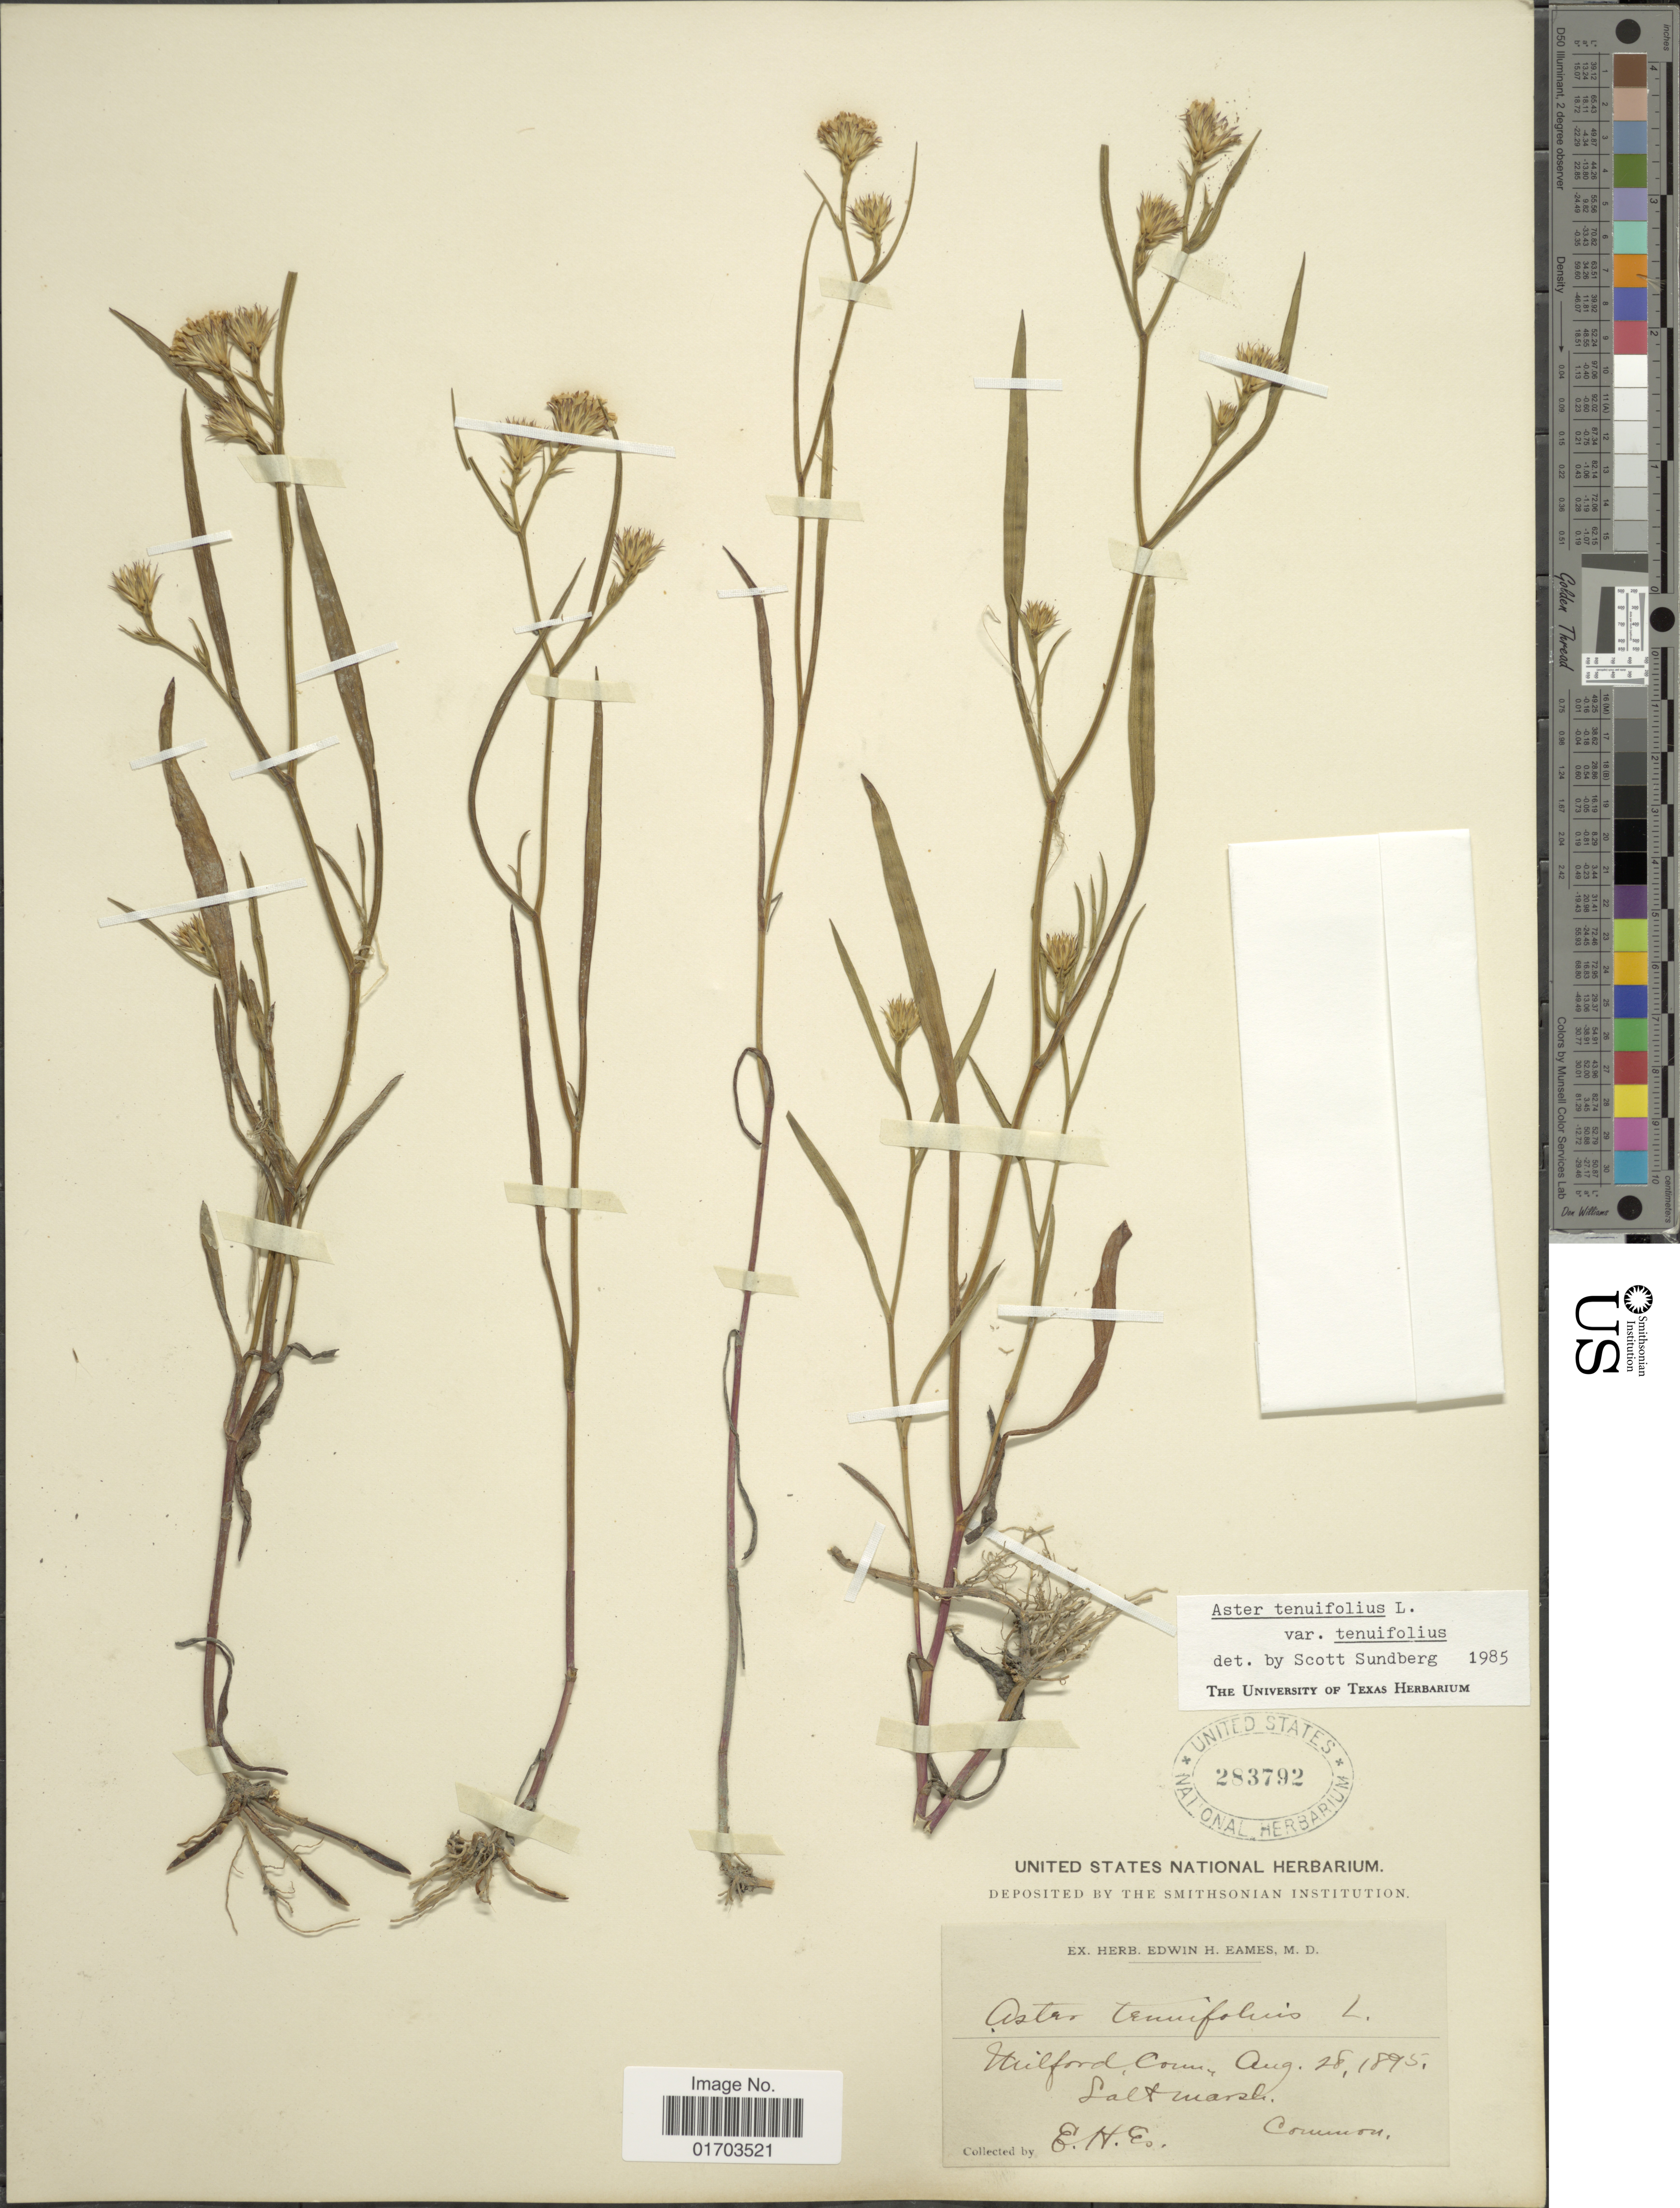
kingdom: Plantae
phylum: Tracheophyta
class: Magnoliopsida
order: Asterales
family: Asteraceae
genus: Symphyotrichum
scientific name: Symphyotrichum tenuifolium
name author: (L.) G.L. Nesom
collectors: E. H. Eames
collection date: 1895-08-28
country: United States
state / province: Connecticut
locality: Milford, salt marsh.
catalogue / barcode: US 283792